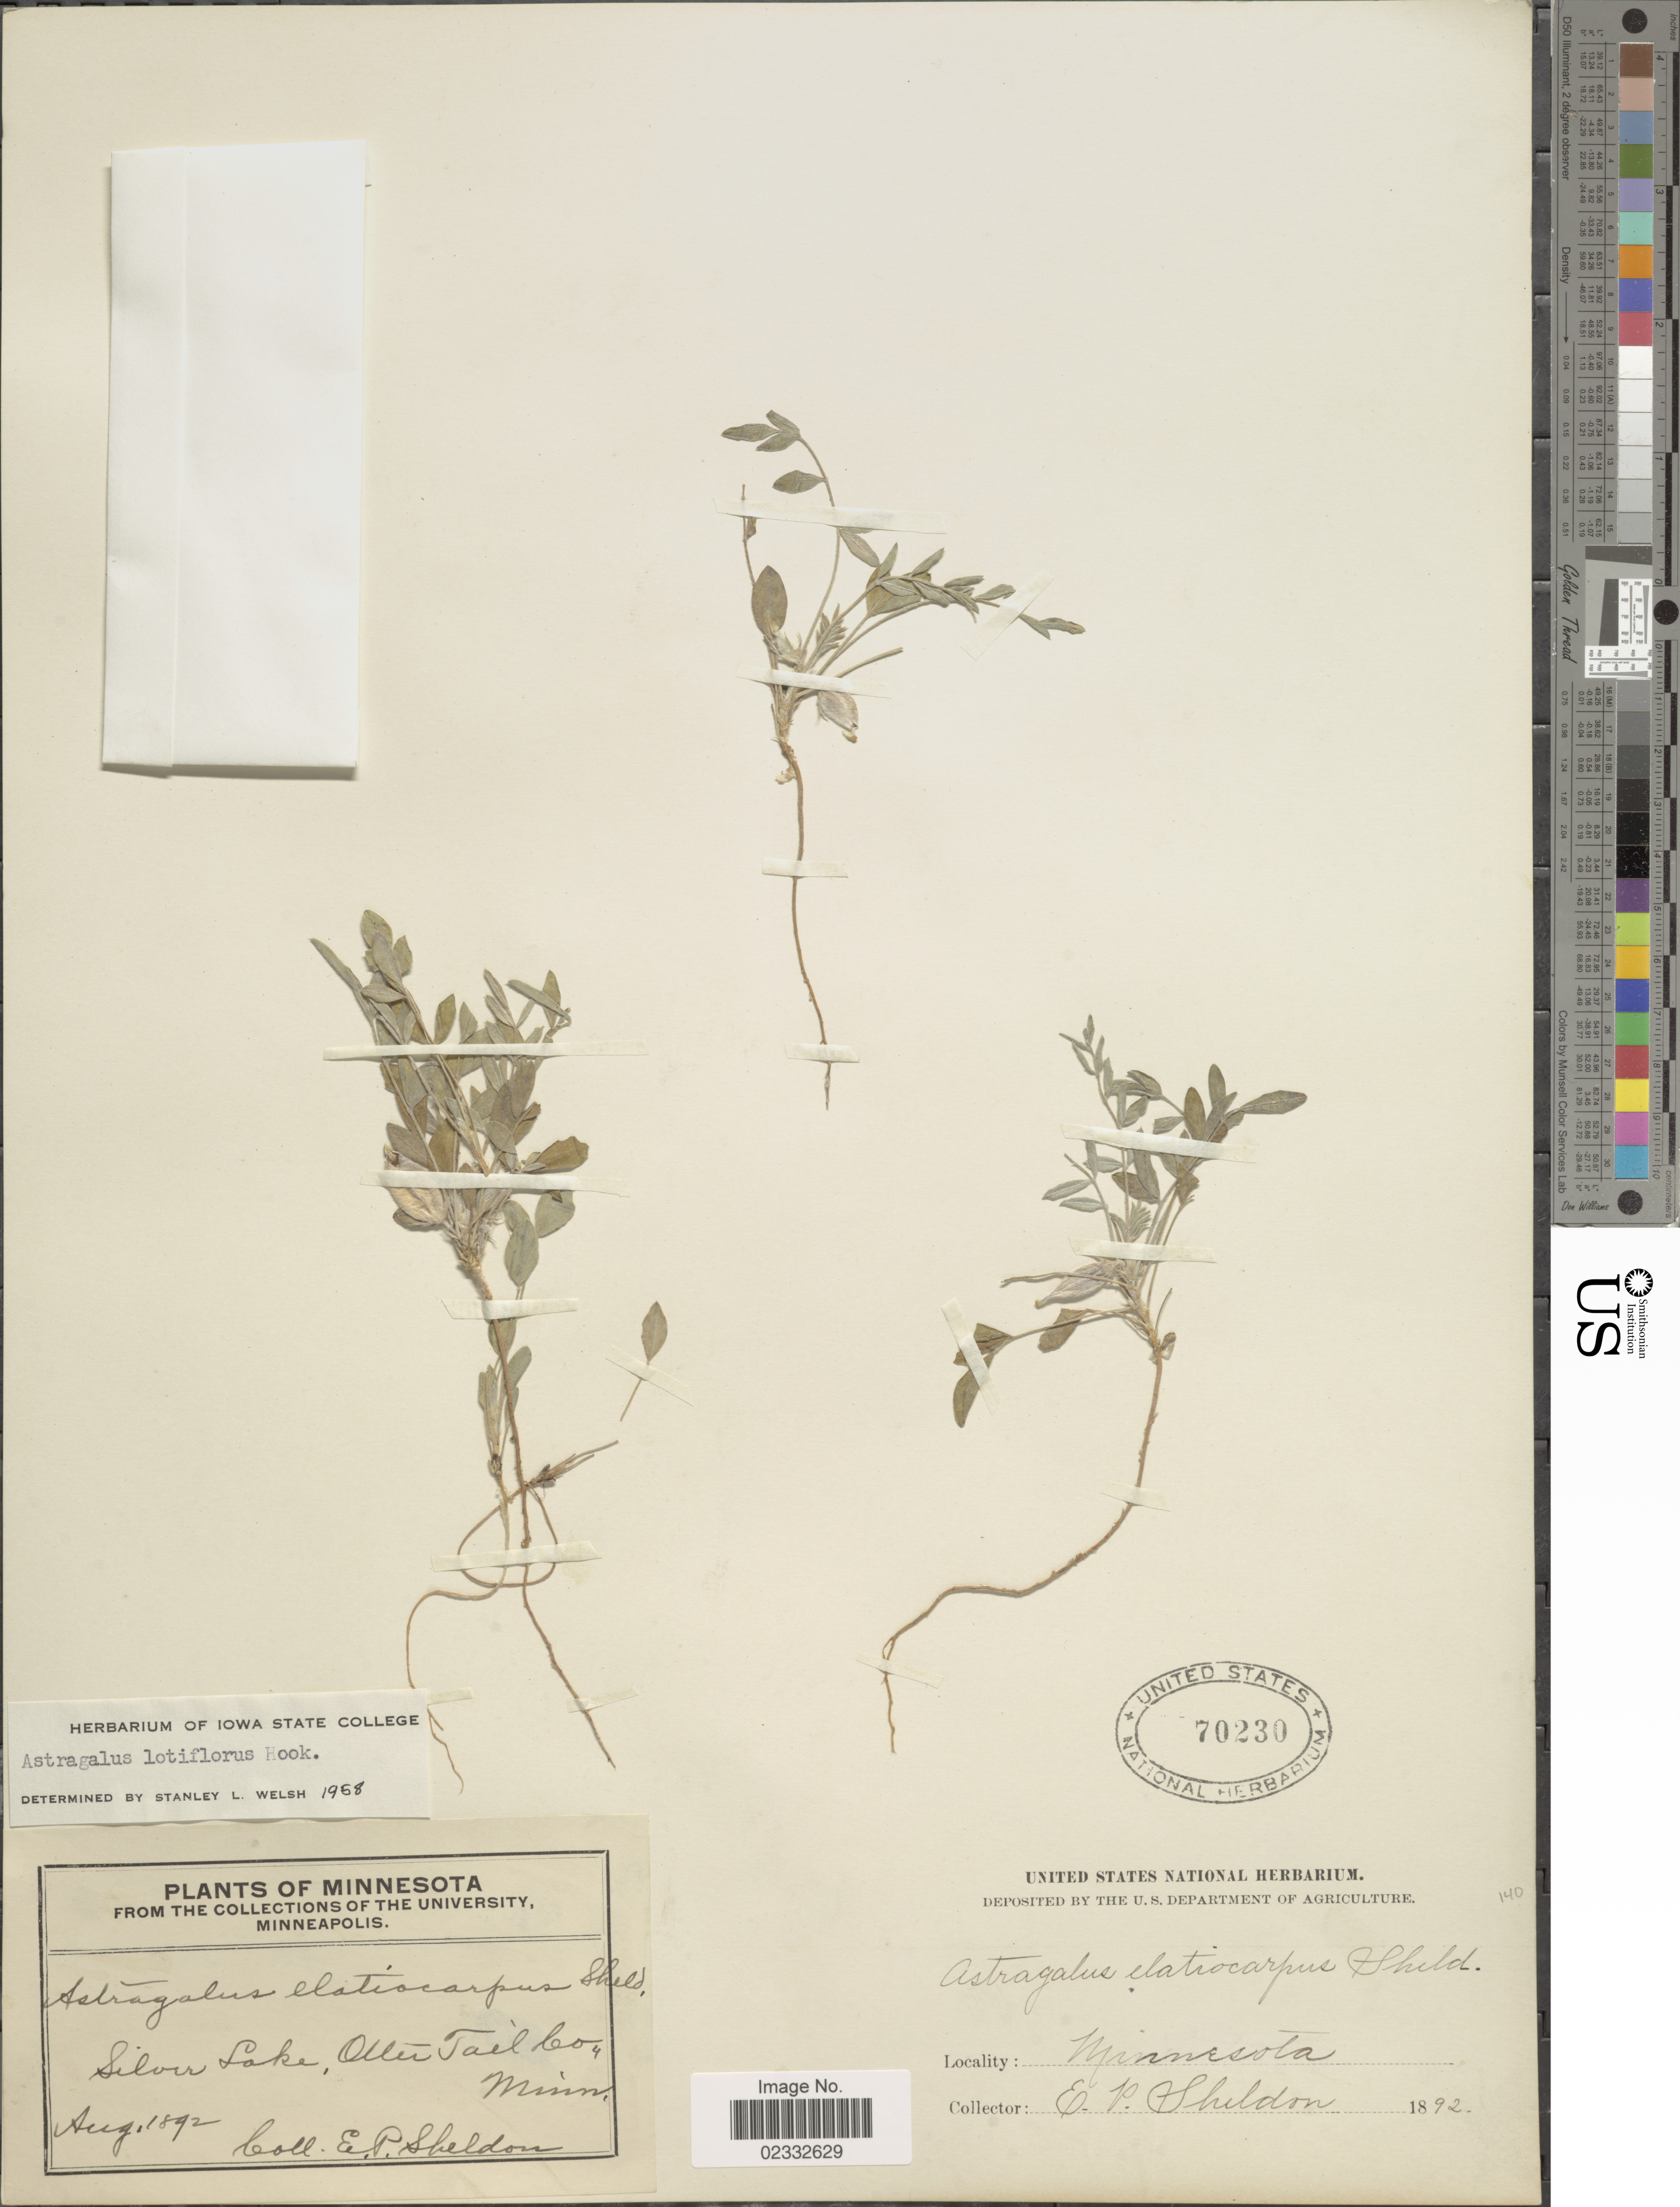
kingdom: Plantae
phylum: Tracheophyta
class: Magnoliopsida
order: Fabales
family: Fabaceae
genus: Astragalus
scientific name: Astragalus lotiflorus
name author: Hook.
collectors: E. P. Sheldon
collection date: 1892-08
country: United States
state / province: Minnesota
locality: Silver Lake, Otter Tail Co. Minn.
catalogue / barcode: US 70230